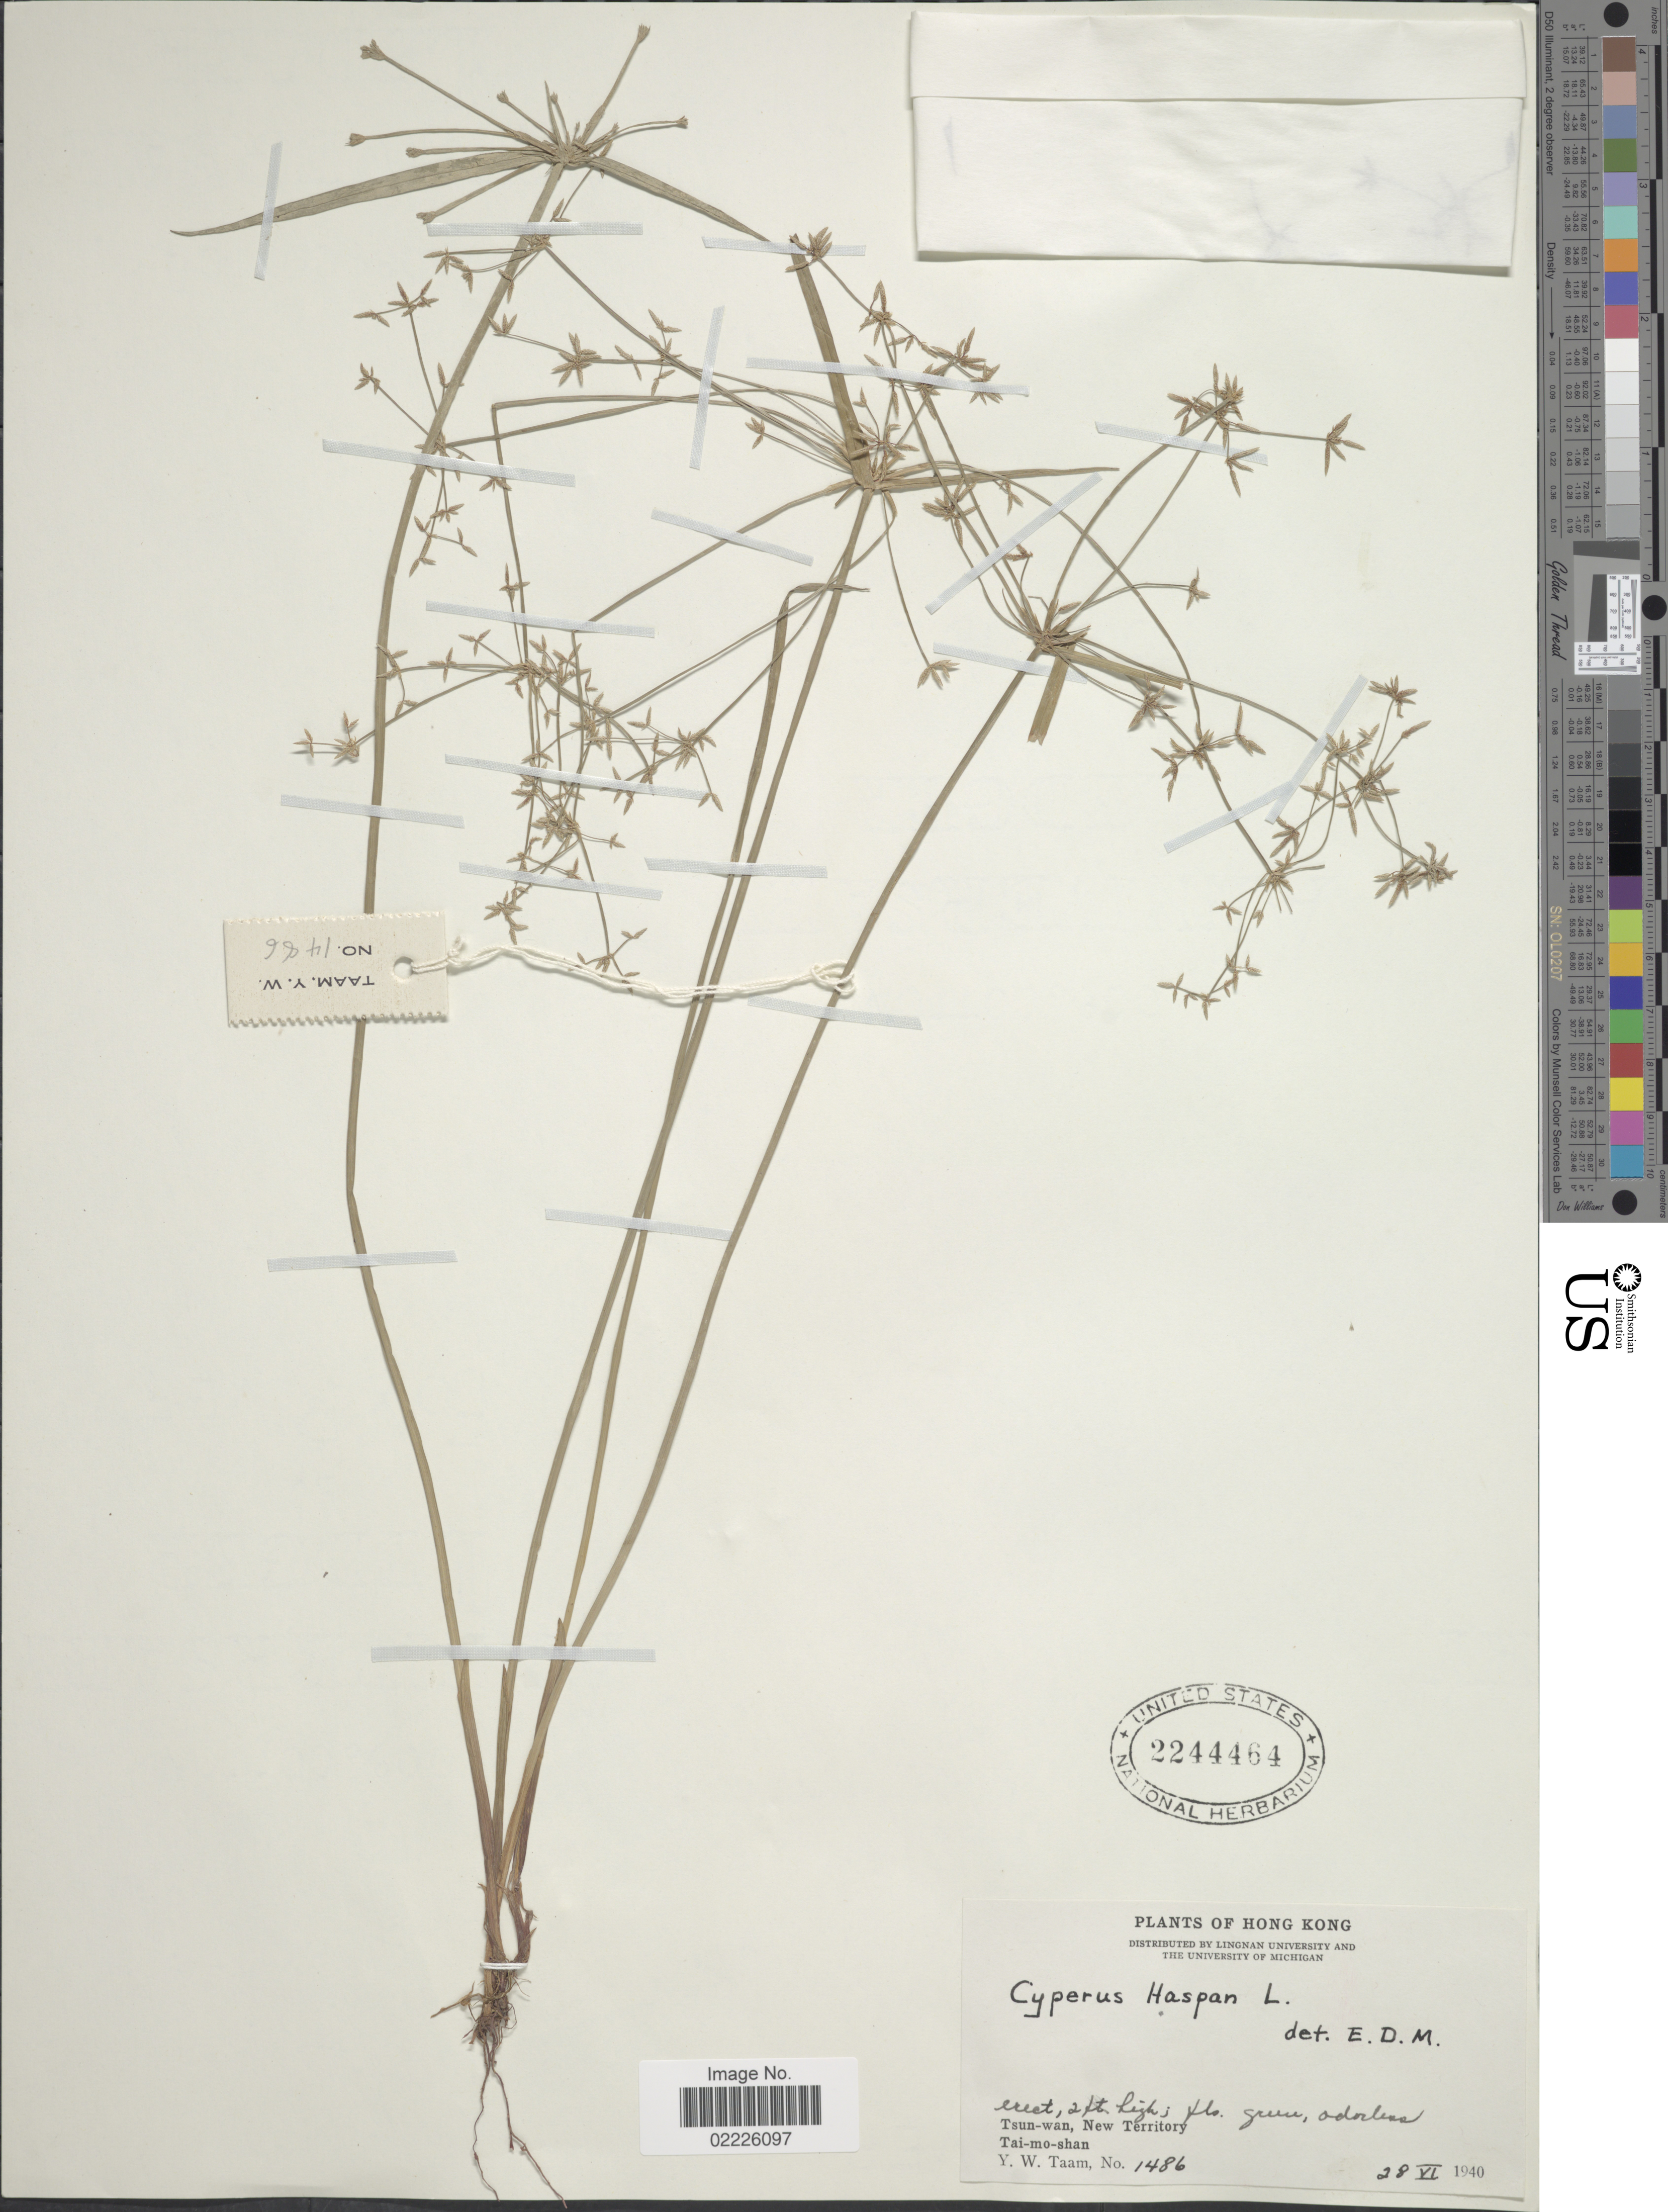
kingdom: Plantae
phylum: Tracheophyta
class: Liliopsida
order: Poales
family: Cyperaceae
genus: Cyperus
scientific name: Cyperus haspan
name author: L.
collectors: Y. W. Taam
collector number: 1486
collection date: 1940-06-28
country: China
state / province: Hong Kong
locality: Tsun-wan, New Territory, Tai-mo-shan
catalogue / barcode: US 2244464